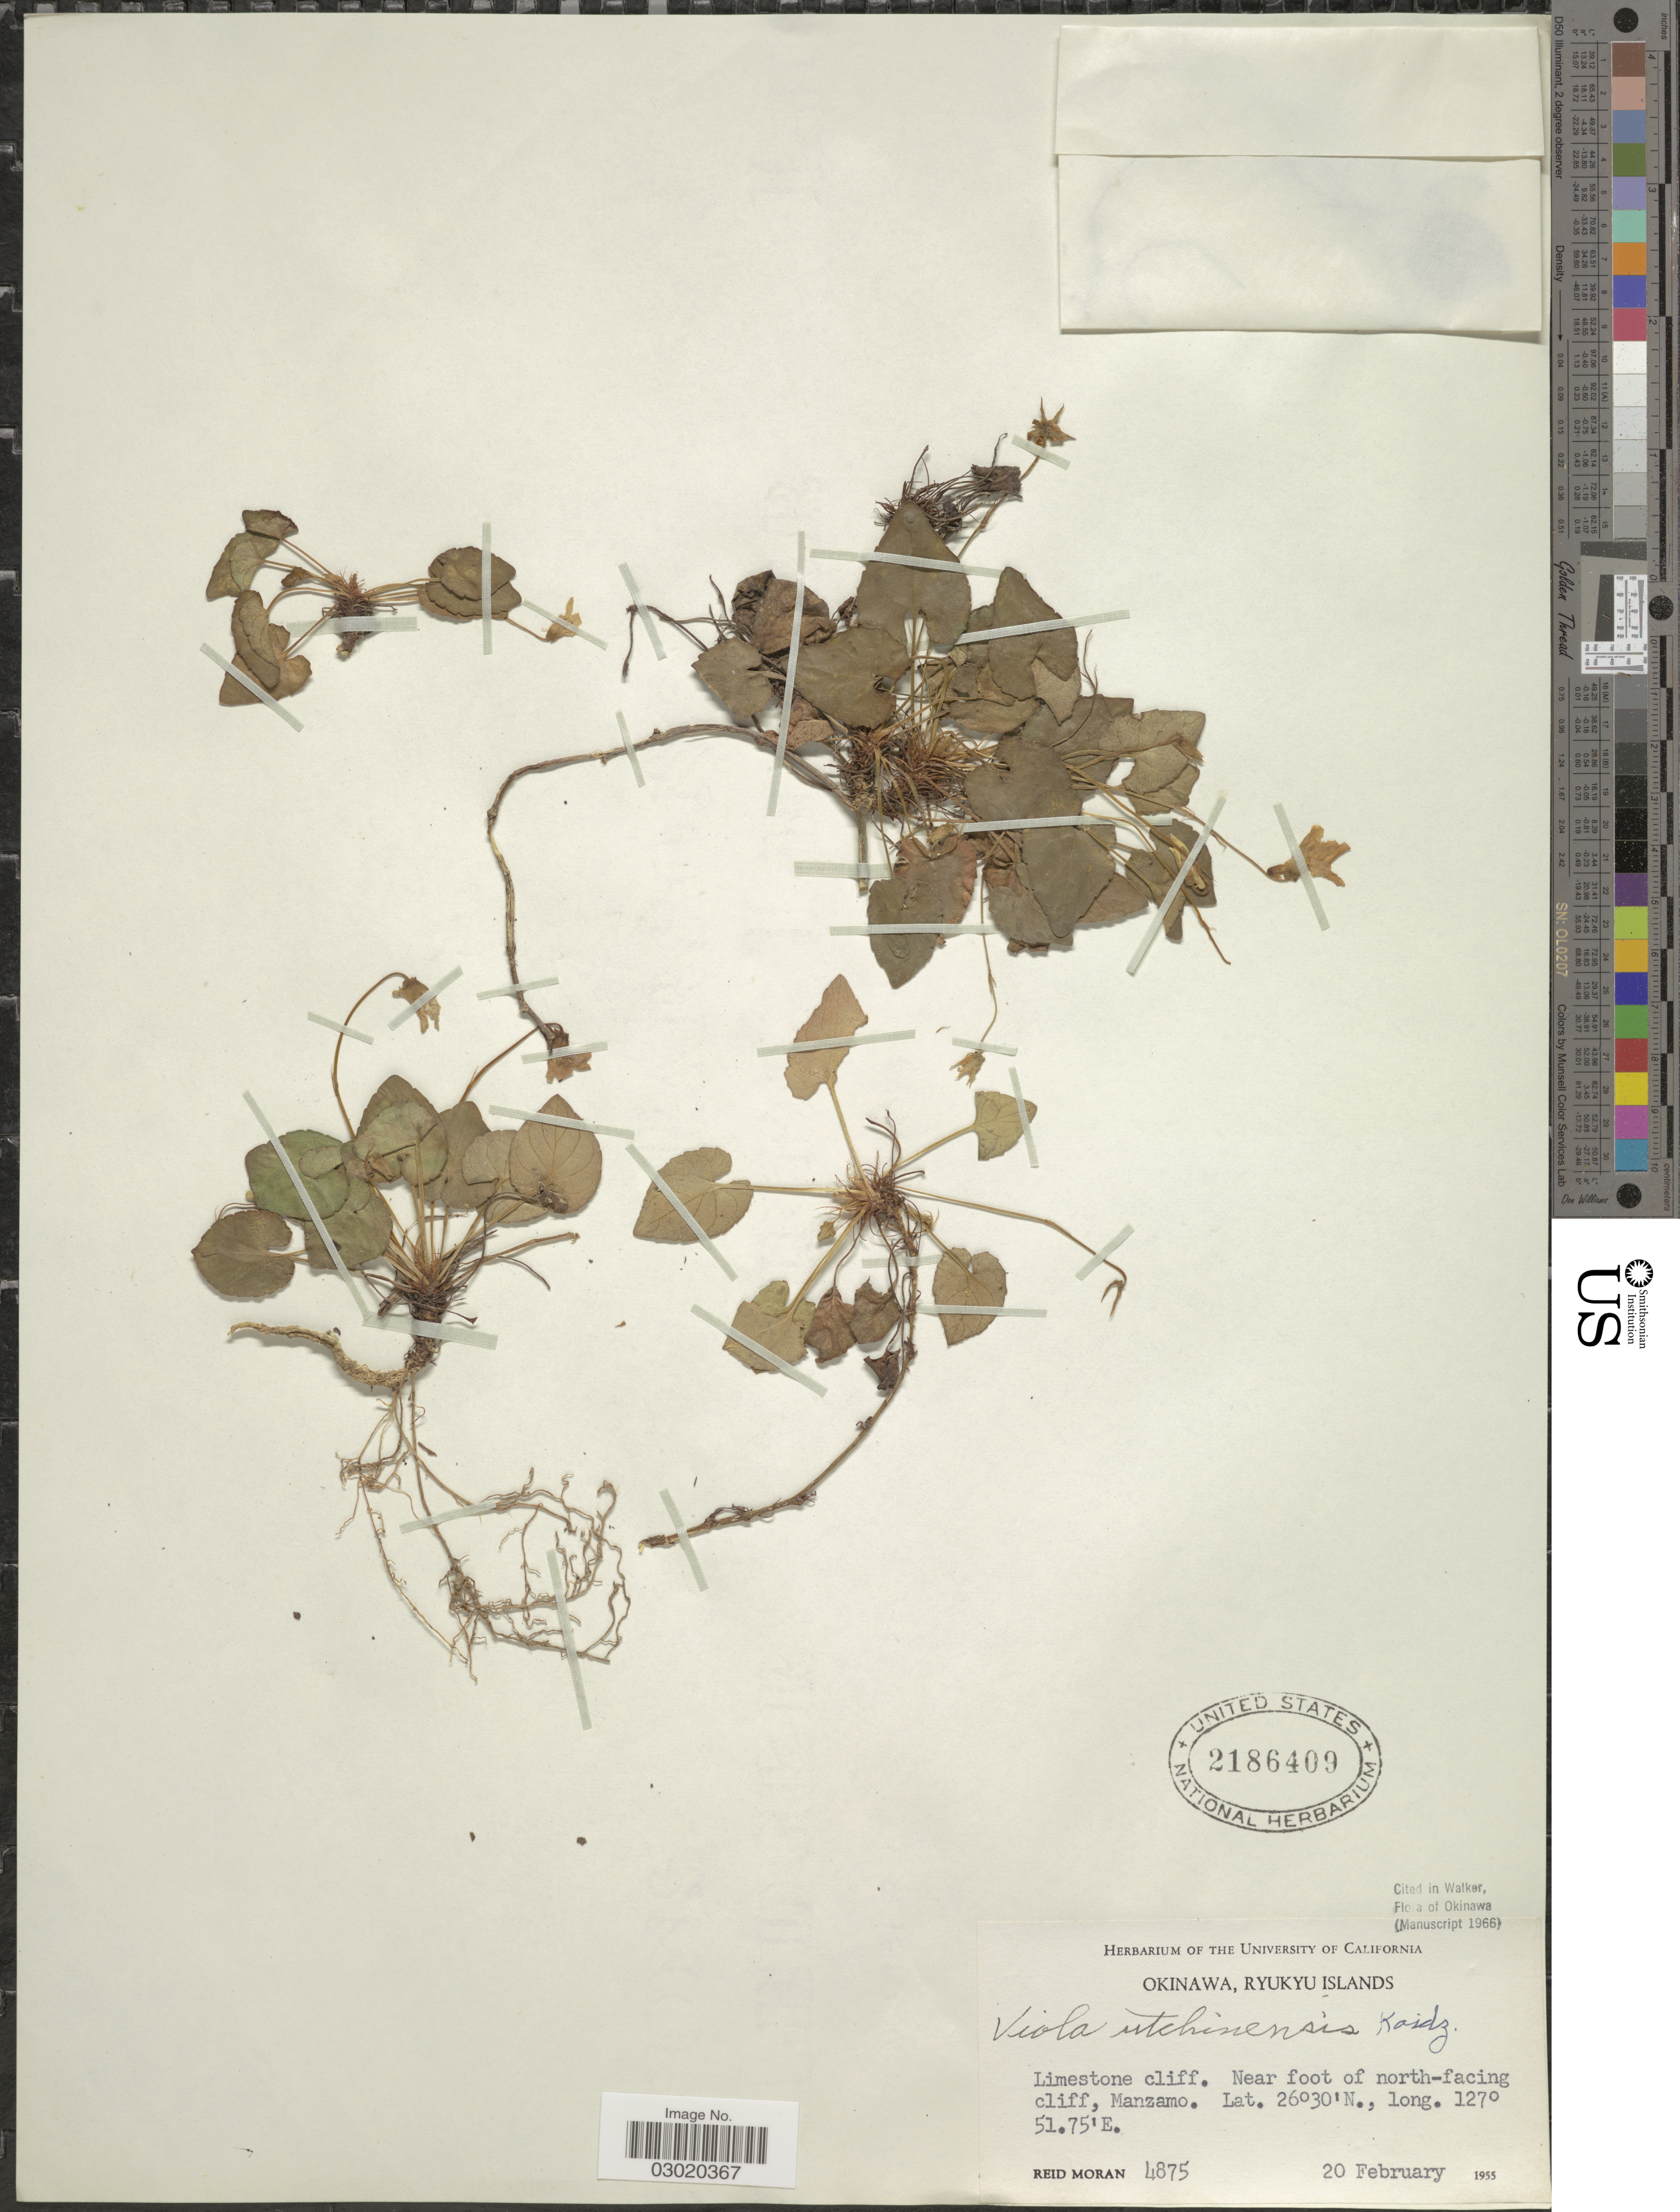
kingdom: Plantae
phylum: Tracheophyta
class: Magnoliopsida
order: Malpighiales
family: Violaceae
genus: Viola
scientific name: Viola utchinensis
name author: Koidz.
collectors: R. V. Moran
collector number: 4875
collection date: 1955-02-20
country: Japan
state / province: Okinawa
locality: Ryukyu Islands. Near foot of north-facing cliff, Manzamo.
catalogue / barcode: US 2186409